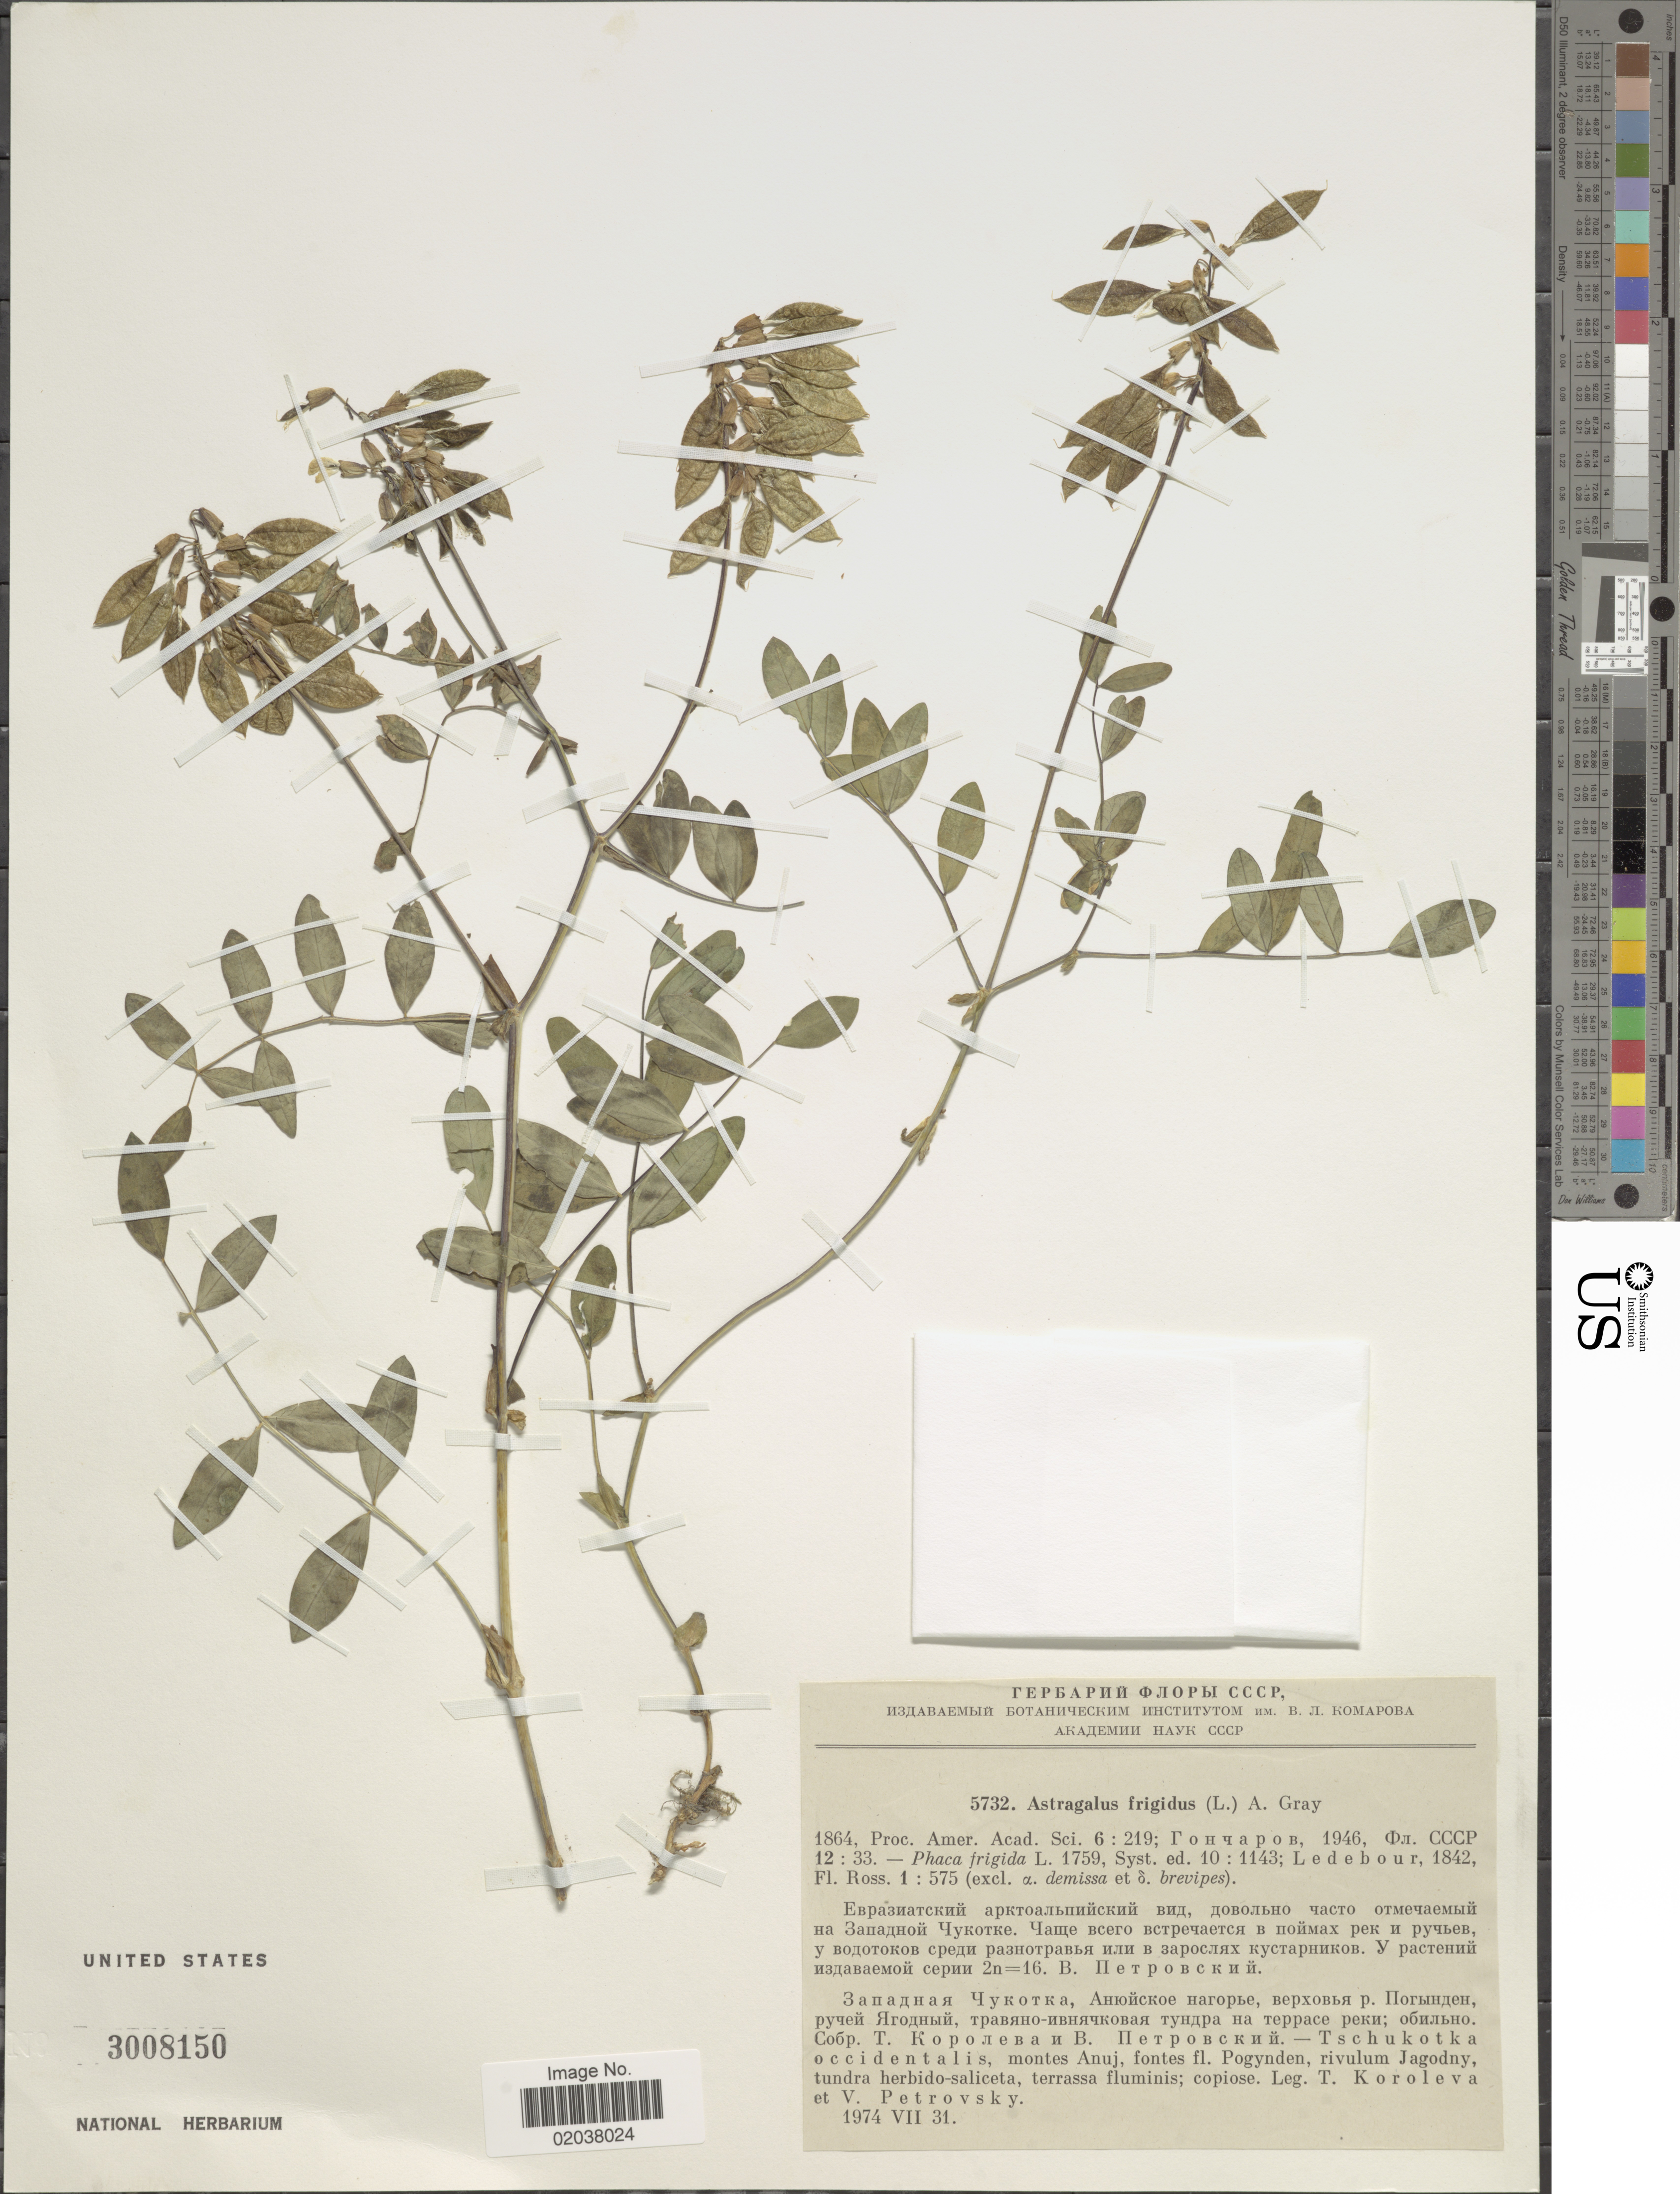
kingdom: Plantae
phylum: Tracheophyta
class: Magnoliopsida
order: Fabales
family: Fabaceae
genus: Astragalus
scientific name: Astragalus frigidus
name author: (L.) A. Gray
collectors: T. Koroleva & A. Petrovsky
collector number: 5732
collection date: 1974-07-31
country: Russian Federation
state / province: Chukotka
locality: Tschukotka occidentalis, montes Anuj, fontes fl. Pogynden, rivulum Jagodny, tundra herbido-saliceta, terrassa fluminis; copiose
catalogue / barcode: US 3008150